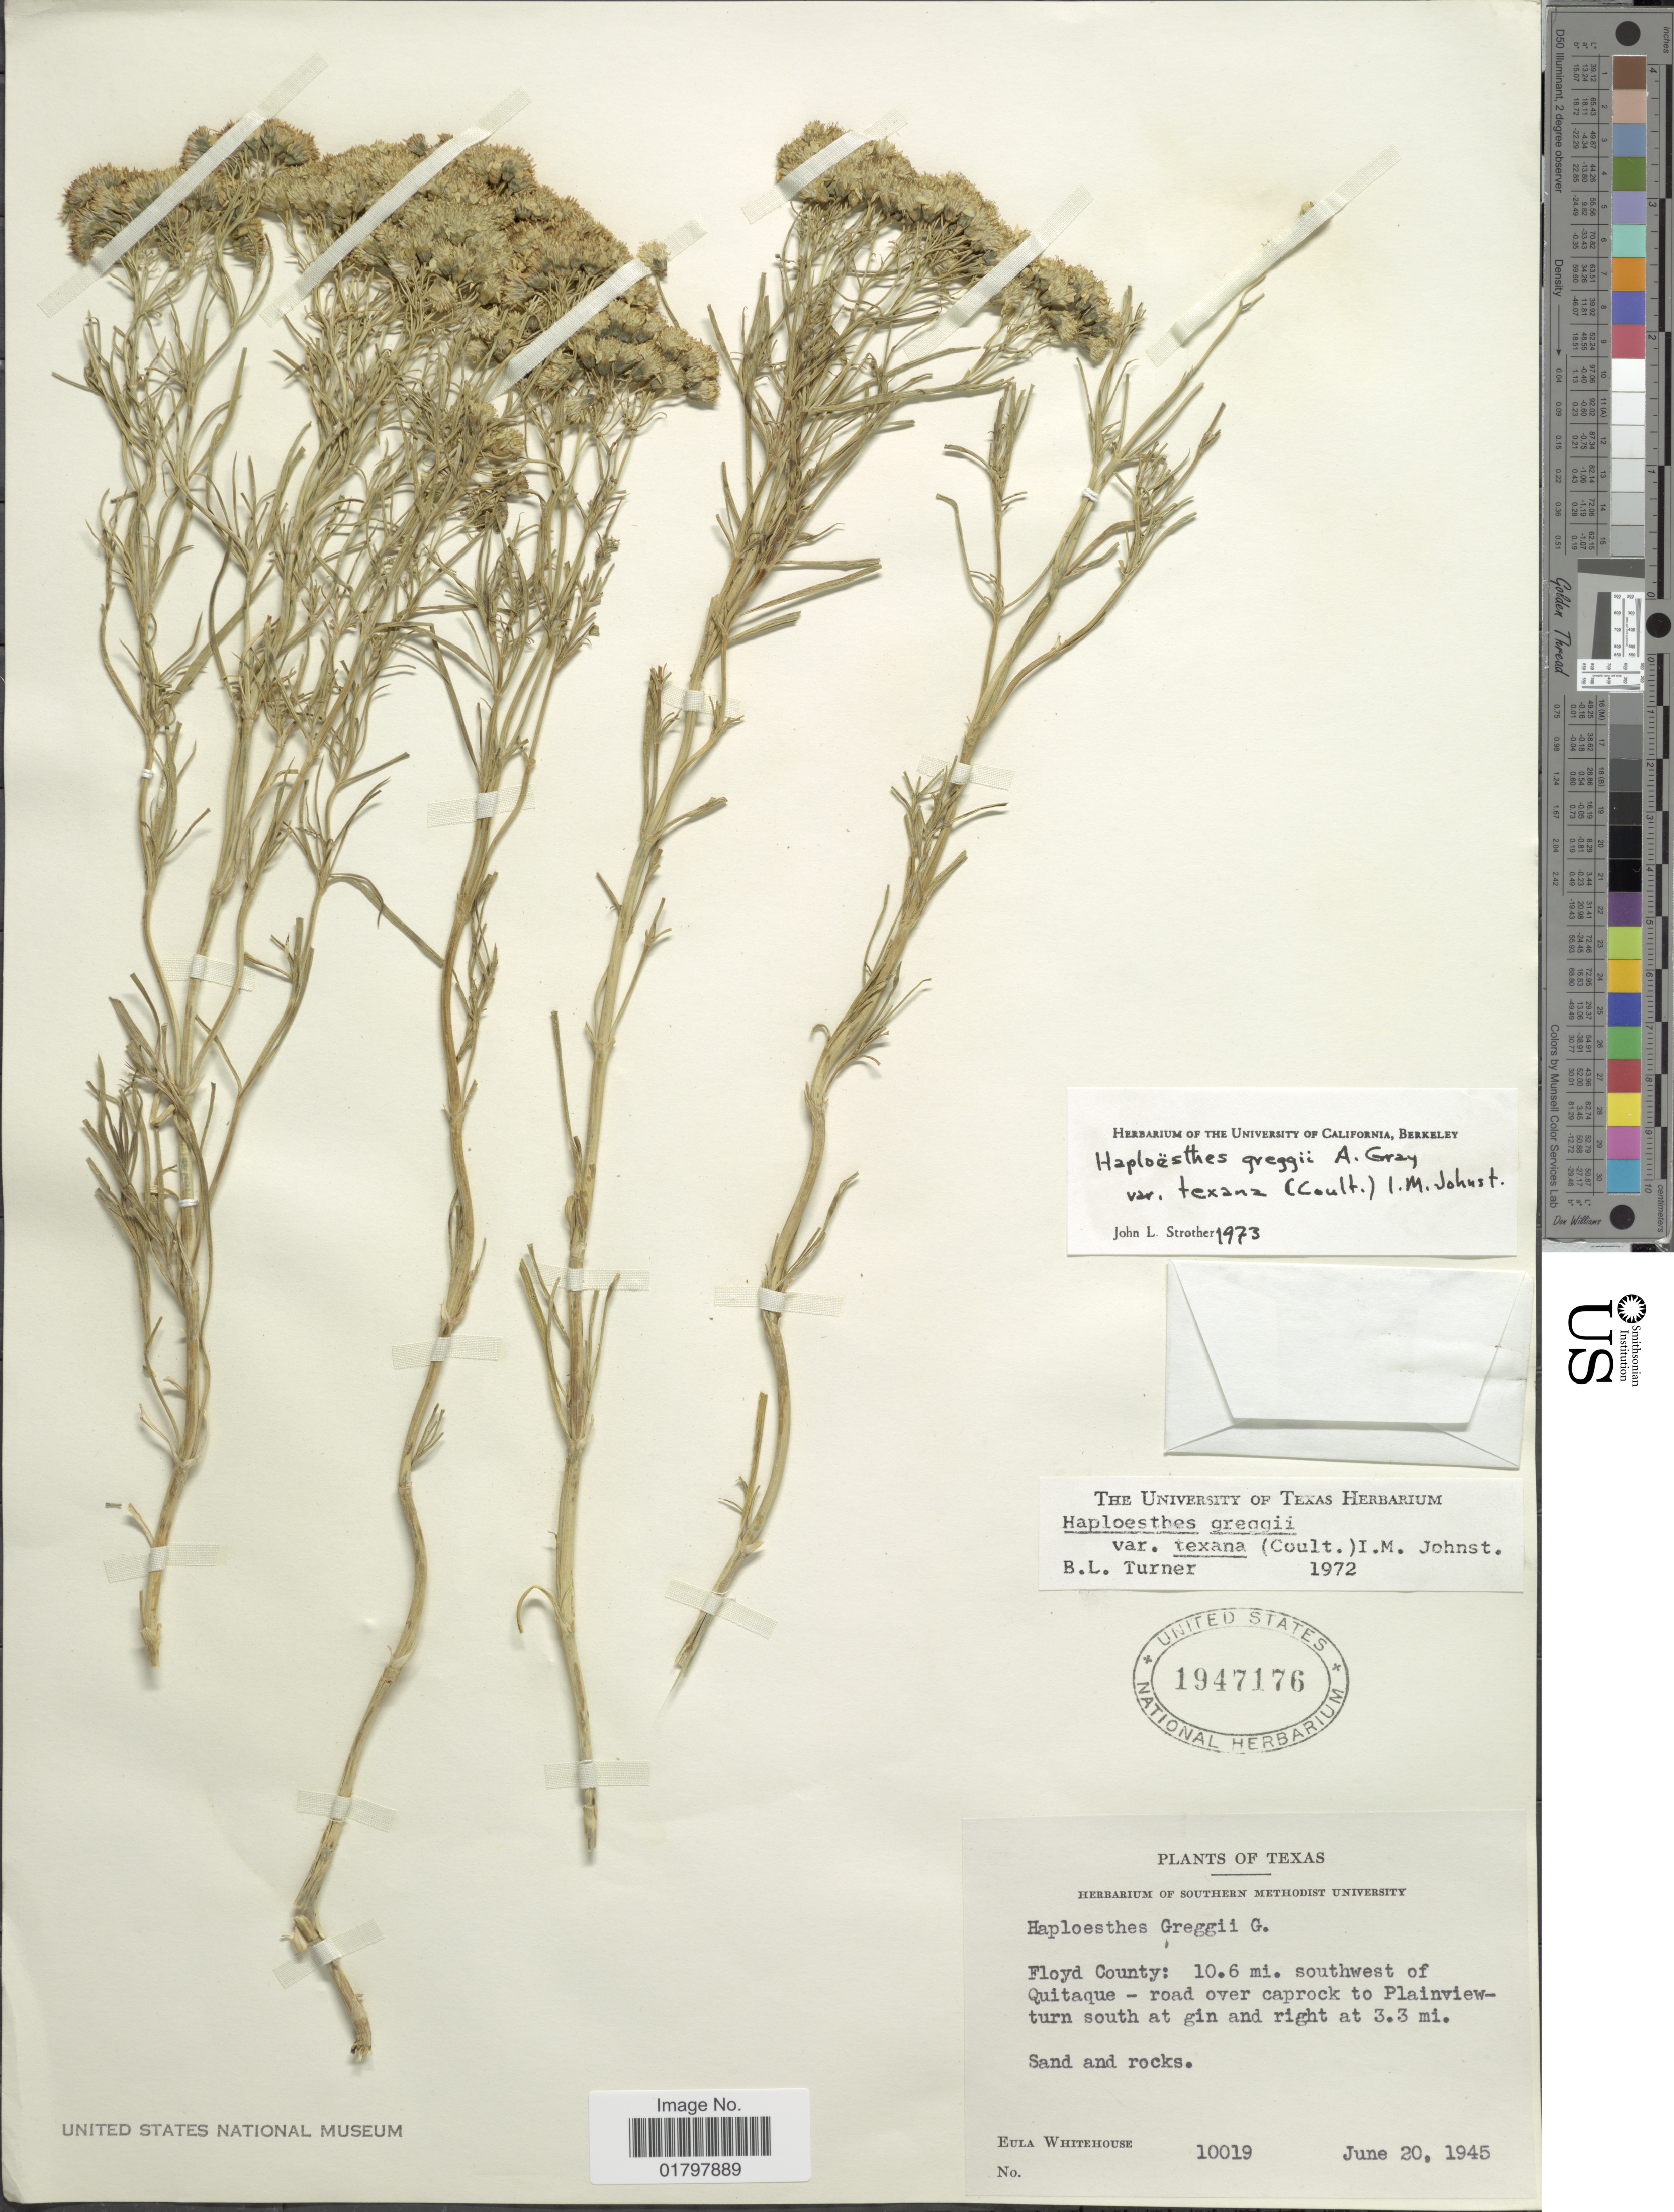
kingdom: Plantae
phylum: Tracheophyta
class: Magnoliopsida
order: Asterales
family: Asteraceae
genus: Haploesthes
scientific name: Haploesthes greggii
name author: A. Gray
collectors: E. Whitehouse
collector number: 10019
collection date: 1945-06-20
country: United States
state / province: Texas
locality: Floyd County: 10.6 mi. southwest of Quitaque - road over caprock to Plainview-turn south at gin and right at 3.3 mi.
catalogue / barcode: US 1947176